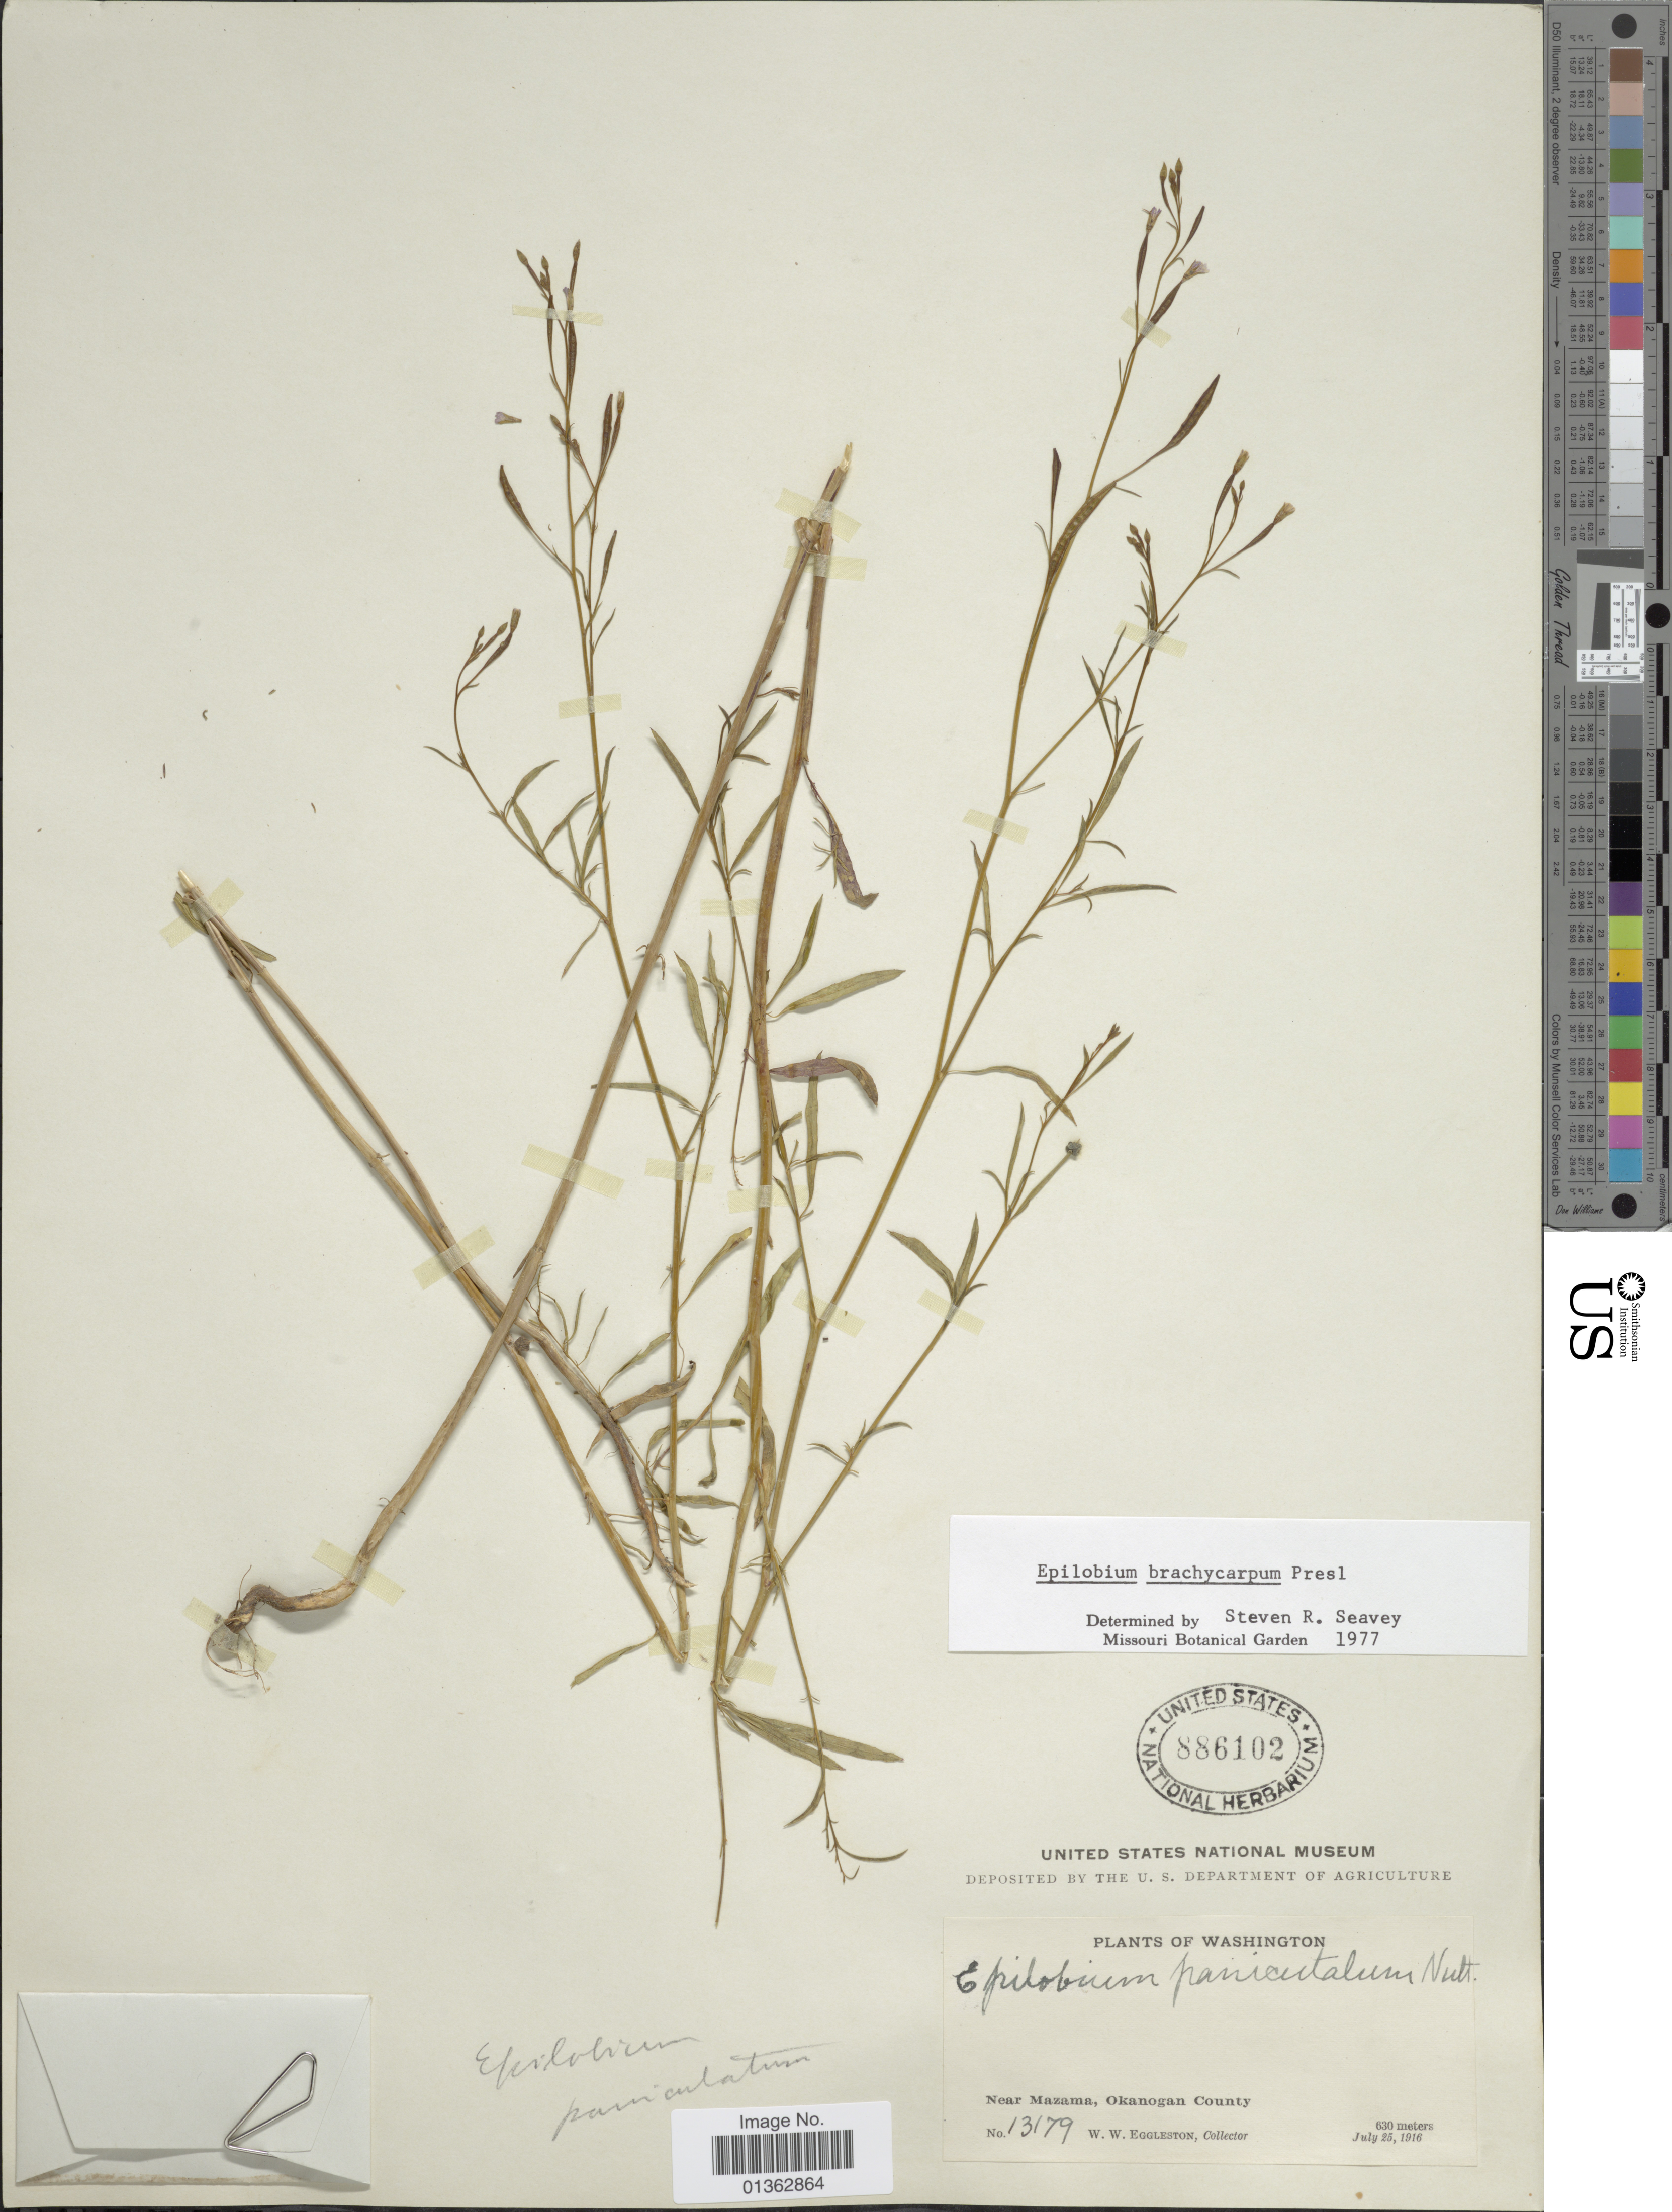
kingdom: Plantae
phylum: Tracheophyta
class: Magnoliopsida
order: Myrtales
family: Onagraceae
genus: Epilobium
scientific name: Epilobium brachycarpum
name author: C. Presl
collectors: W. W. Eggleston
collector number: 13179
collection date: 1916-07-25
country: United States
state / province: Washington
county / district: Okanogan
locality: Near Mazama, Okanogan County.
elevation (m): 630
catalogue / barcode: US 886102